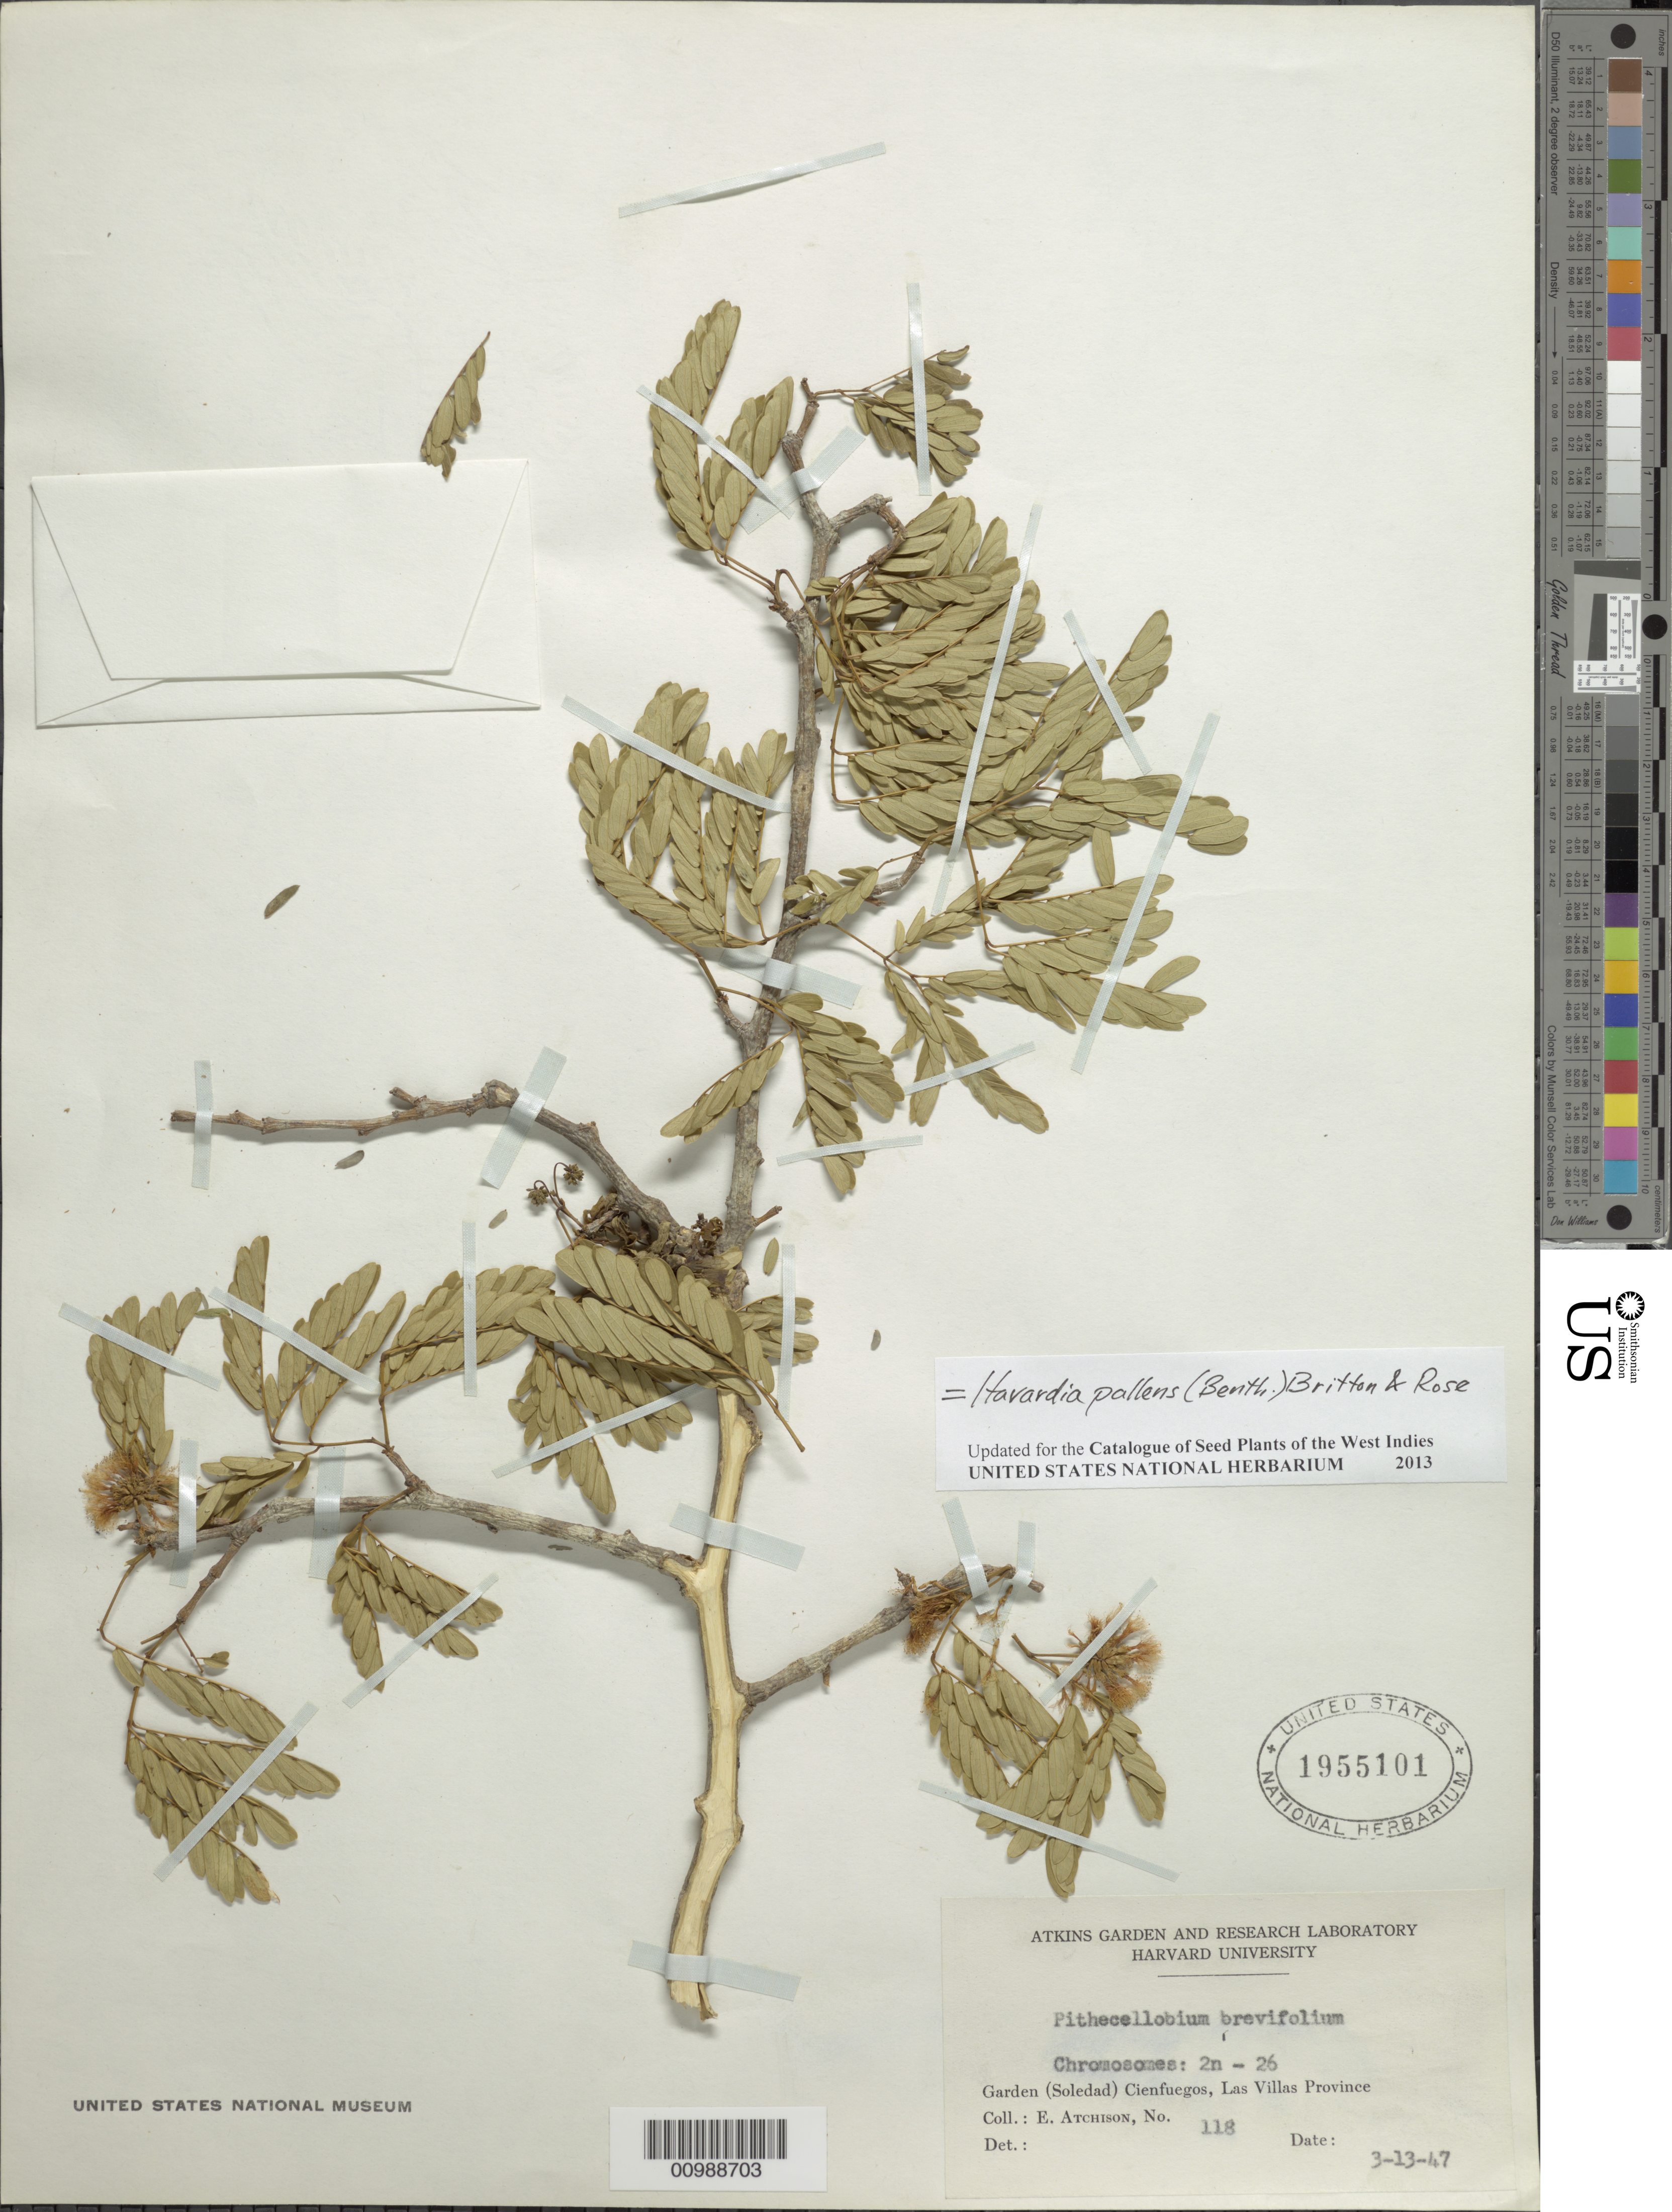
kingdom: Plantae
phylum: Tracheophyta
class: Magnoliopsida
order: Fabales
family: Fabaceae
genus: Havardia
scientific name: Havardia pallens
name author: (Benth.) Britton & Rose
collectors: E. Atchison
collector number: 118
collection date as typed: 13 Mar 1947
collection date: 1947-03-13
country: Cuba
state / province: Cienfuegos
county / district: Cienfuegos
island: Cuba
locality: Garden (Soledad)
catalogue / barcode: US 1955101